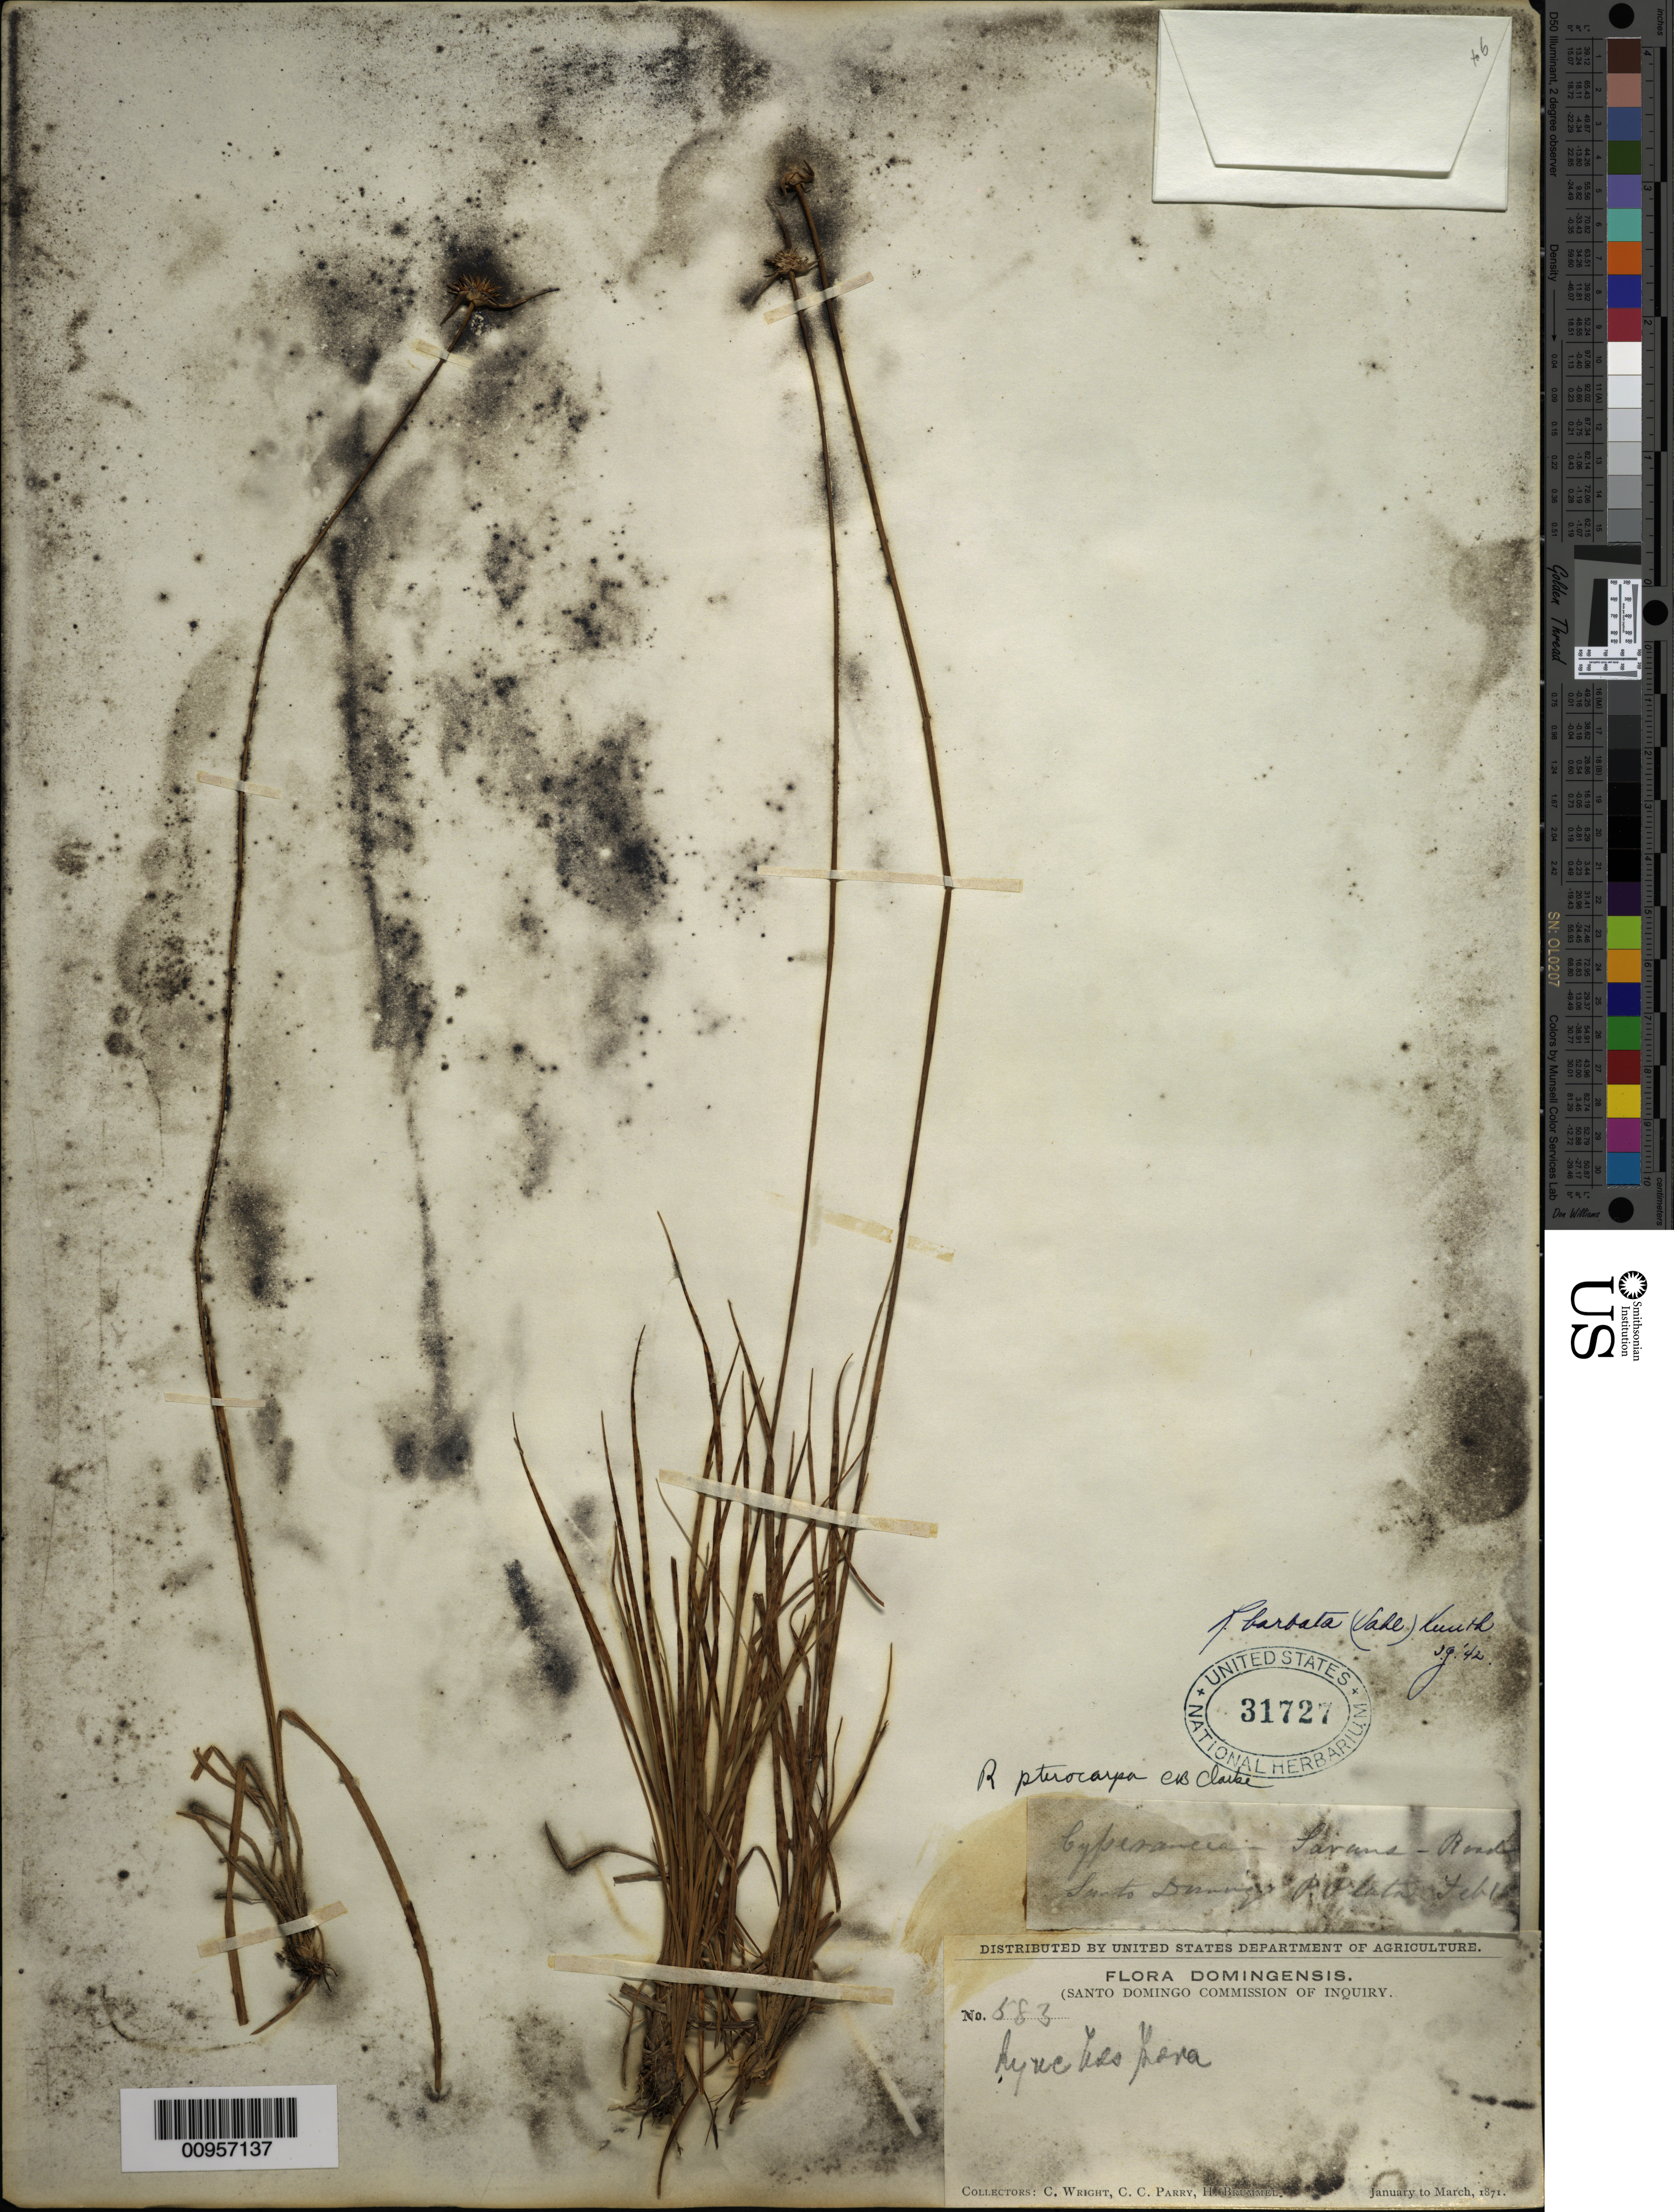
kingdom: Plantae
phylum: Tracheophyta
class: Liliopsida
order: Poales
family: Cyperaceae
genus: Rhynchospora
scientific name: Rhynchospora barbata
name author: (Vahl) Kunth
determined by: Alves, K.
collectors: C. Wright, C. C. Parry & H. Brummel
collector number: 583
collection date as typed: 14 Feb 1871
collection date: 1871-02-14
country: Dominican Republic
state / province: Puerto Plata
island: Hispaniola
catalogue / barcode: US 31727